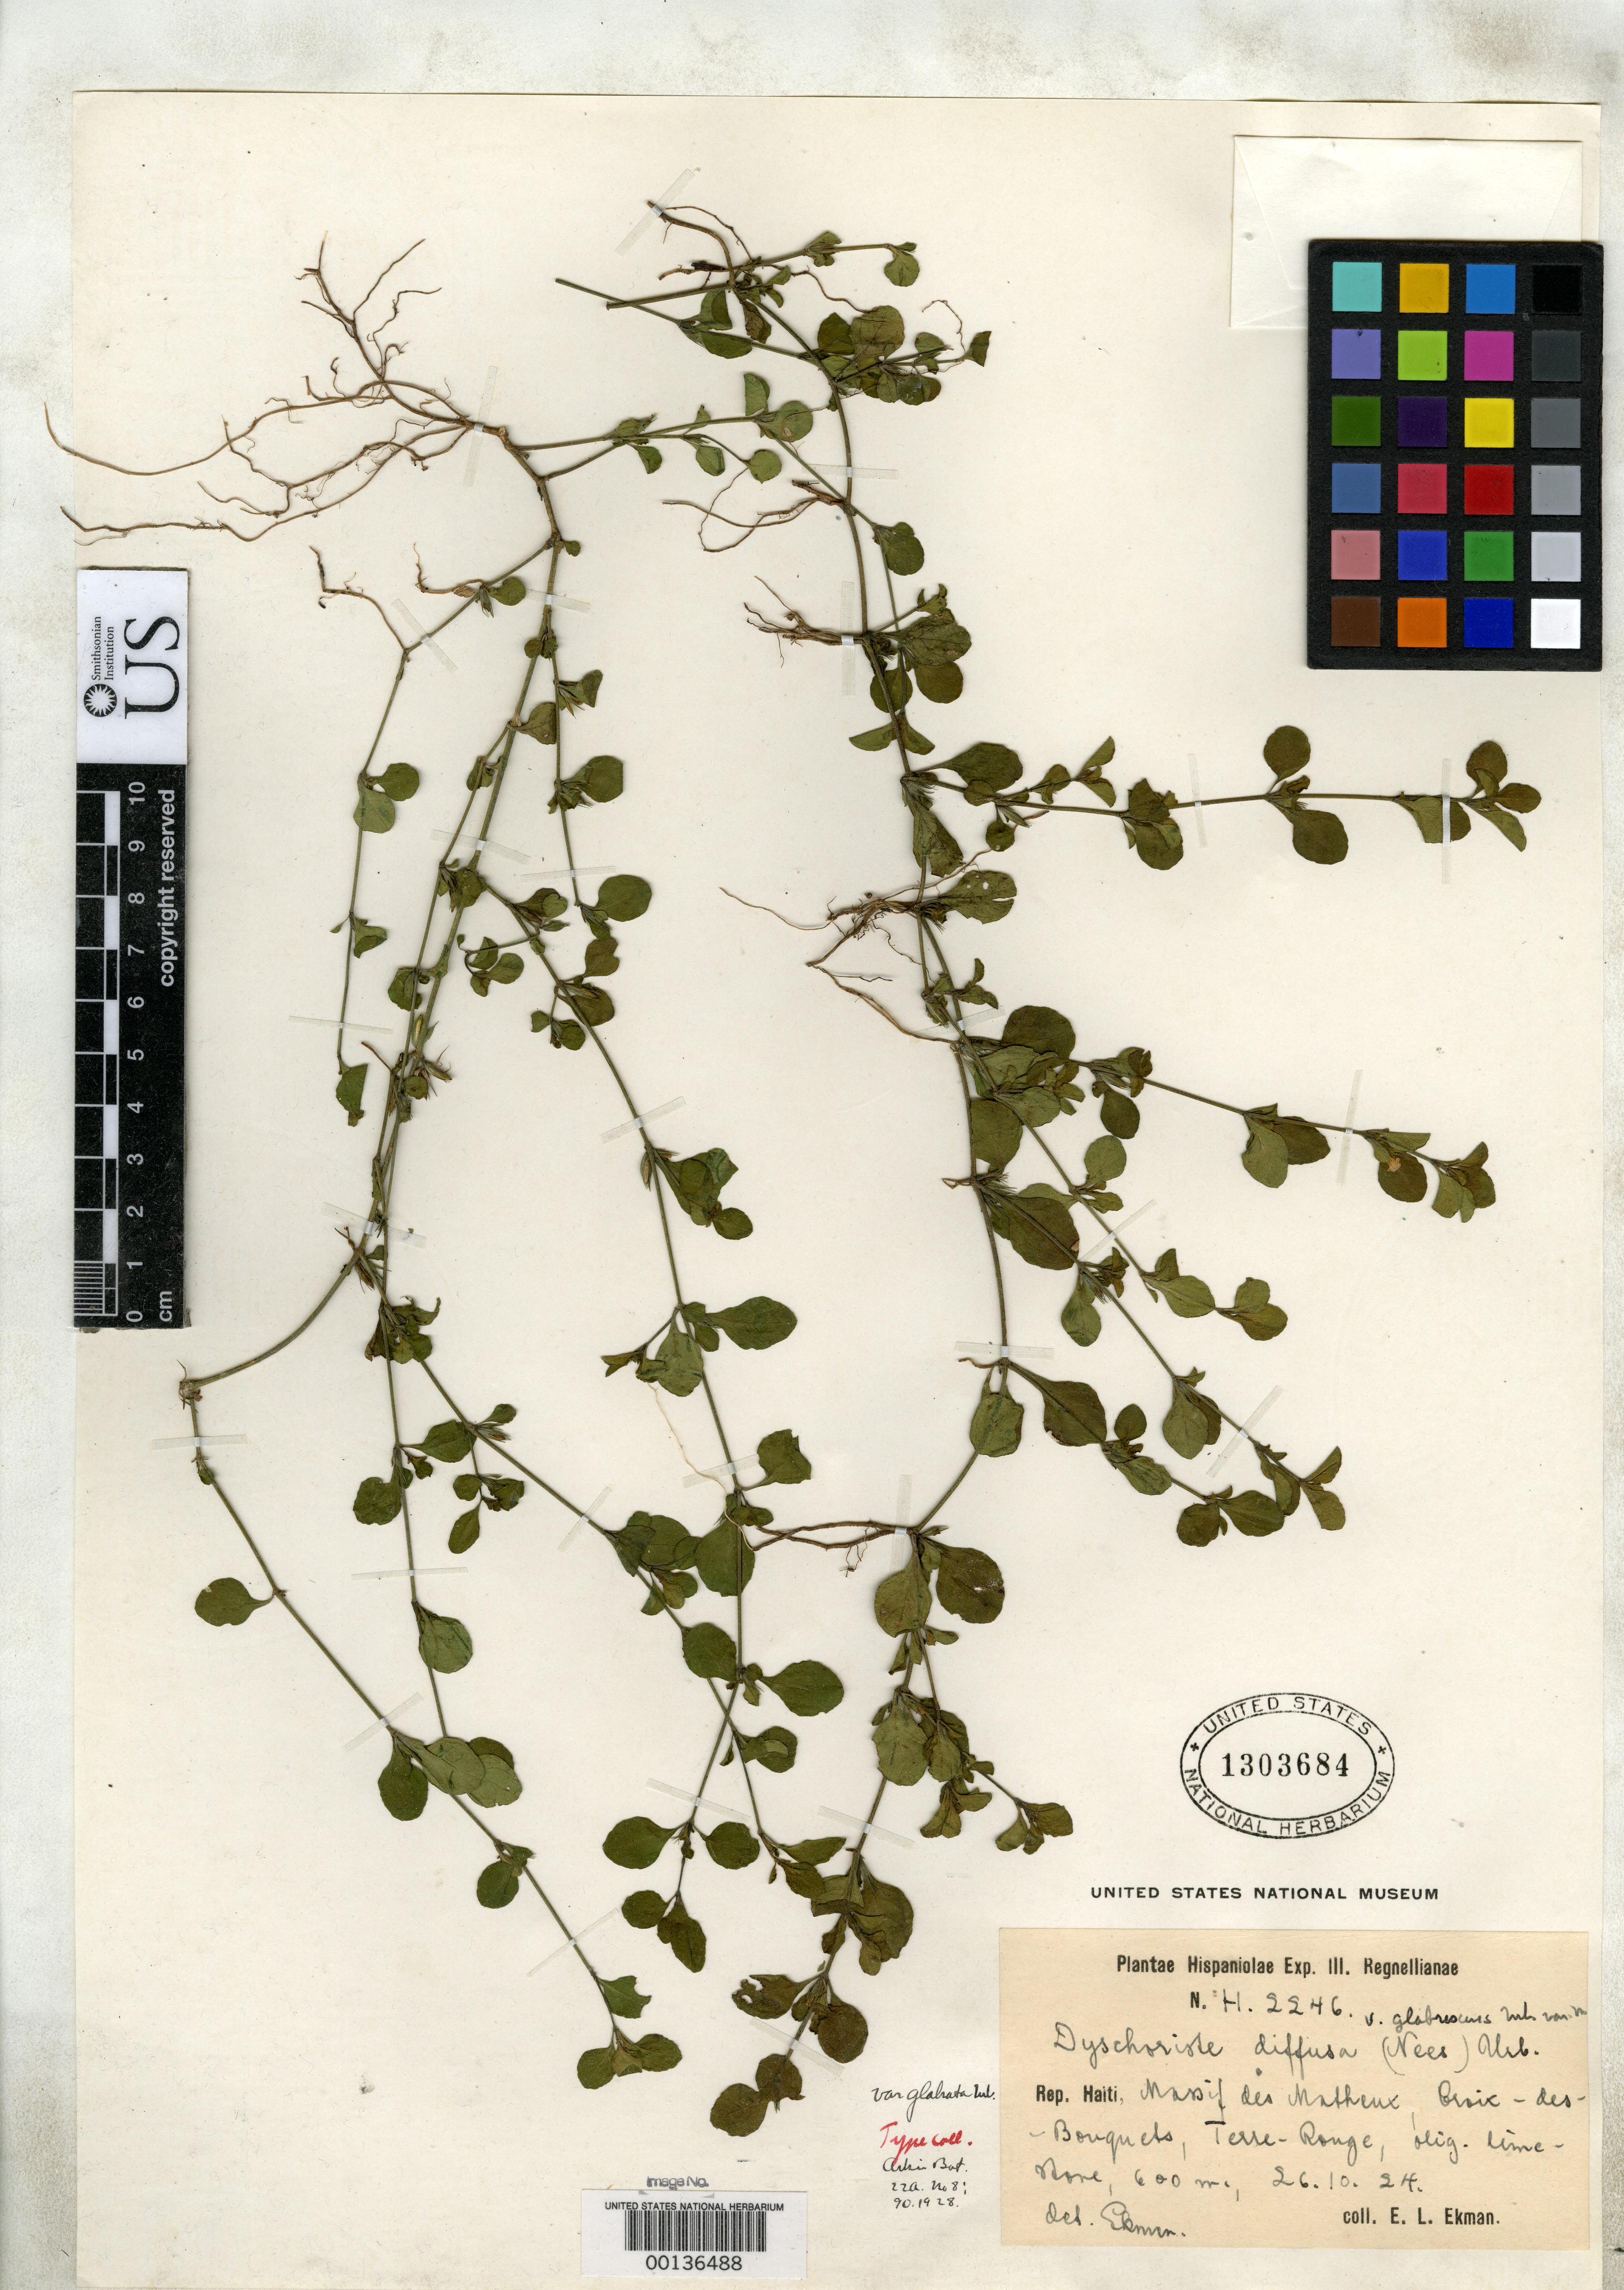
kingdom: Plantae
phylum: Tracheophyta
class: Magnoliopsida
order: Lamiales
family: Acanthaceae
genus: Dyschoriste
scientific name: Dyschoriste diffusa var. glabrata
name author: Urb.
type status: Isotype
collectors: E. L. Ekman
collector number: H 2246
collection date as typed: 26 Oct 1924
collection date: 1924-10-26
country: Haiti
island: Hispaniola Island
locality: Montagnes du Trou D'eau ad Terre-Rouge.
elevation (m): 580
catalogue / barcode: US 1303684